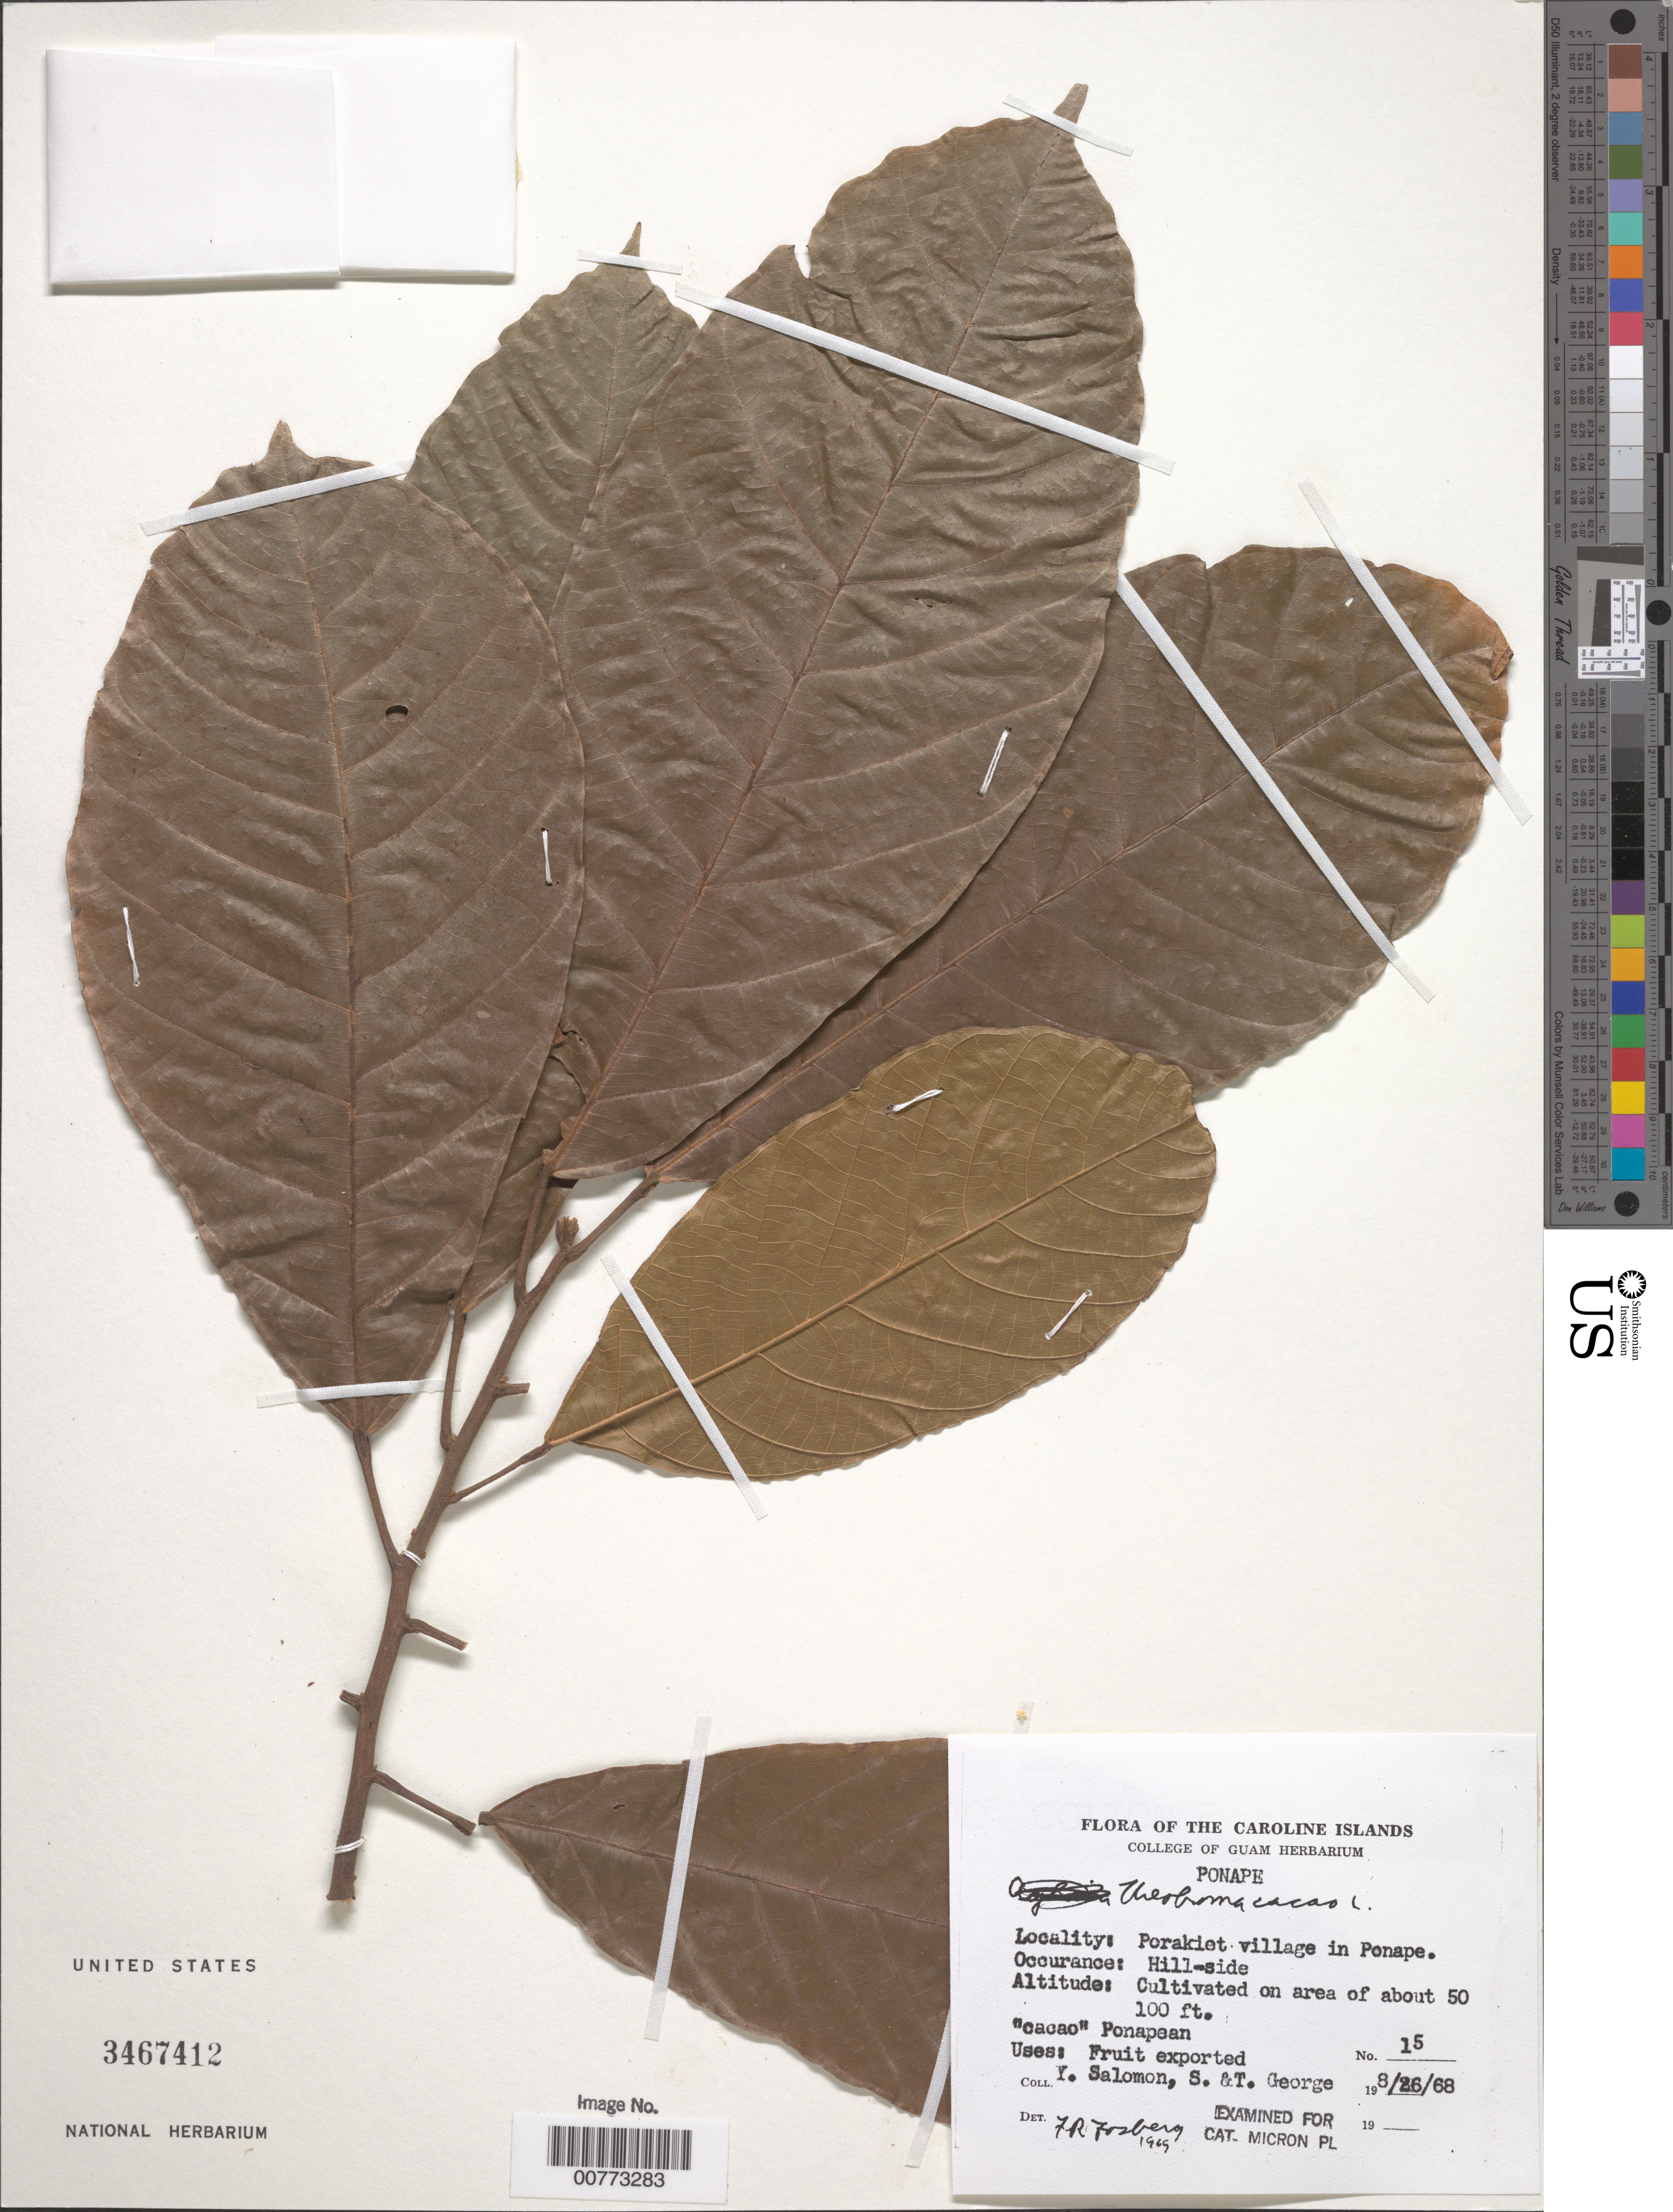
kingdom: Plantae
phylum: Tracheophyta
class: Magnoliopsida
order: Malvales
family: Malvaceae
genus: Theobroma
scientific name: Theobroma cacao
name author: L.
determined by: Fosberg, F. R.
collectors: S. Salomon & T. George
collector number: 15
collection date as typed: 26 Aug 1968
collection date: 1968-08-26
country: Micronesia, Federated States of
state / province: Pohnpei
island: Pohnpei [Ponape]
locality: Caroline Islands: Ponape. Porakiet village.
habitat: Hill-side.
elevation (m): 15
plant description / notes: Common name: Cacao; Common name language: Ponapean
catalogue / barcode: US 3467412